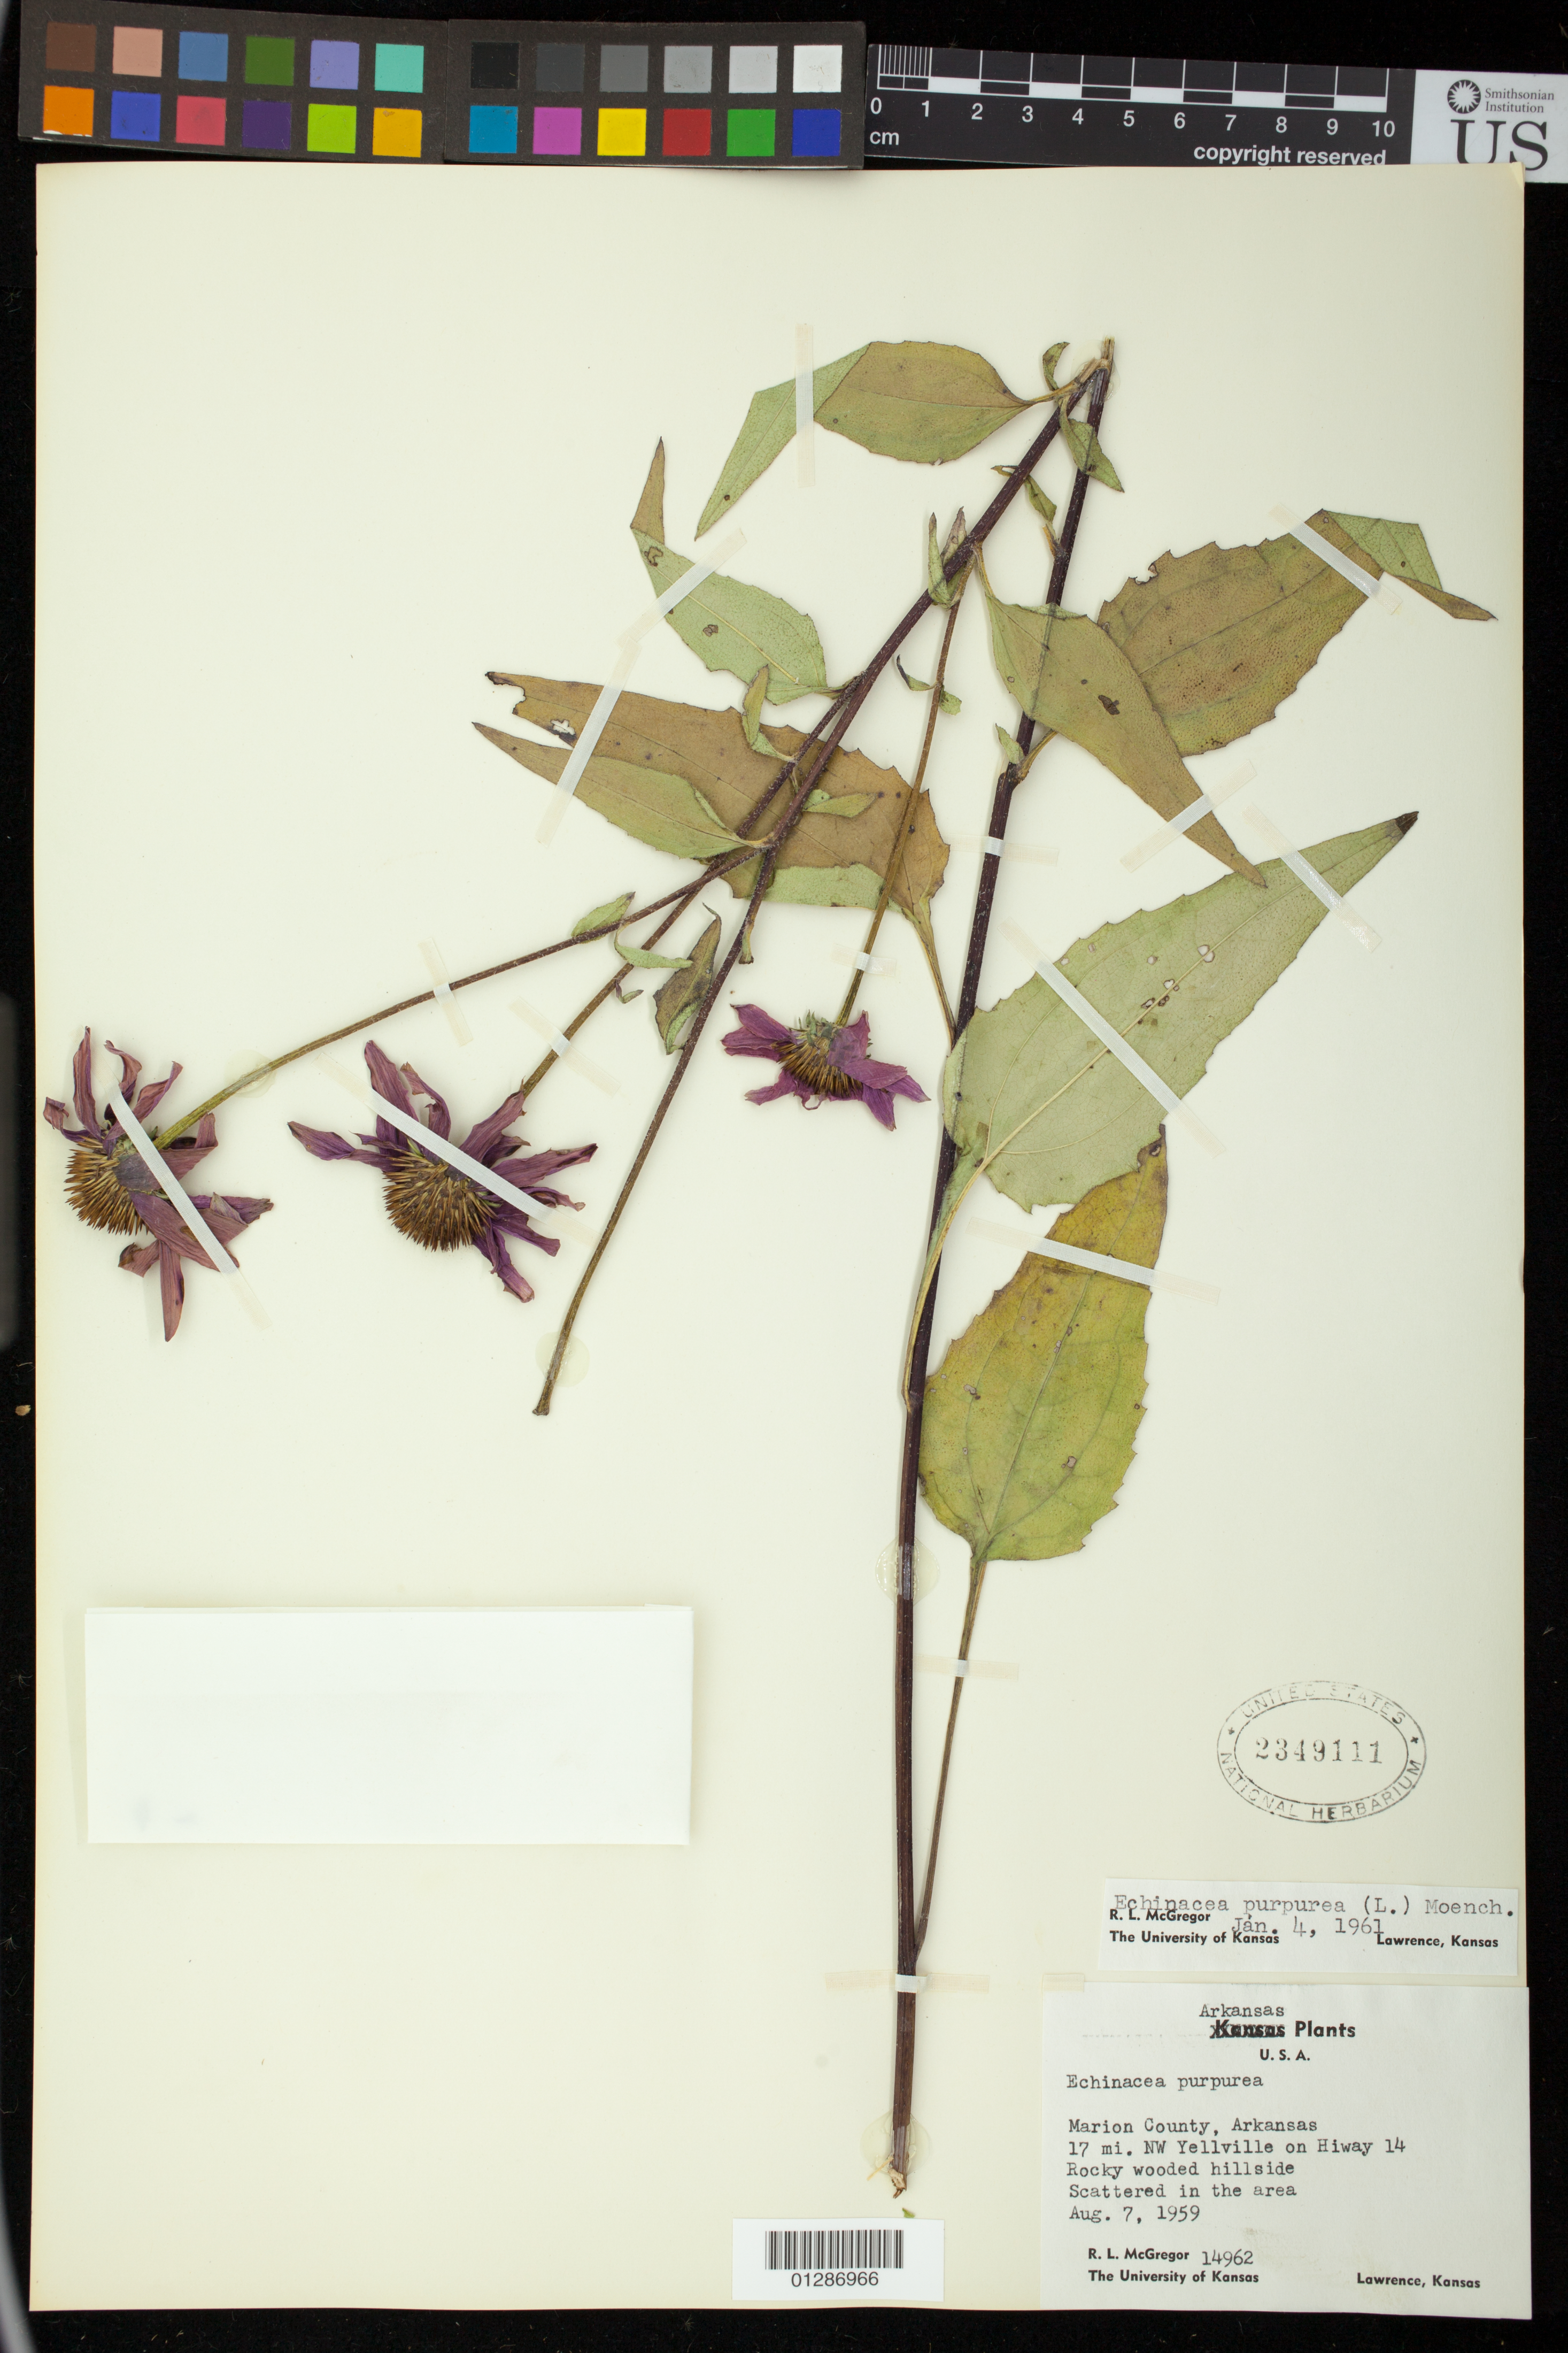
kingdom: Plantae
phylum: Tracheophyta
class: Magnoliopsida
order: Asterales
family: Asteraceae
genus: Echinacea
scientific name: Echinacea purpurea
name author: (L.) Moench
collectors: R. McGregor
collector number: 14962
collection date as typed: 7 Aug 1959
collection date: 1959-08-07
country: United States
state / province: Arkansas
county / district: Marion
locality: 17 mi NW Yellville on Hwy 14.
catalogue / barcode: US 2349111